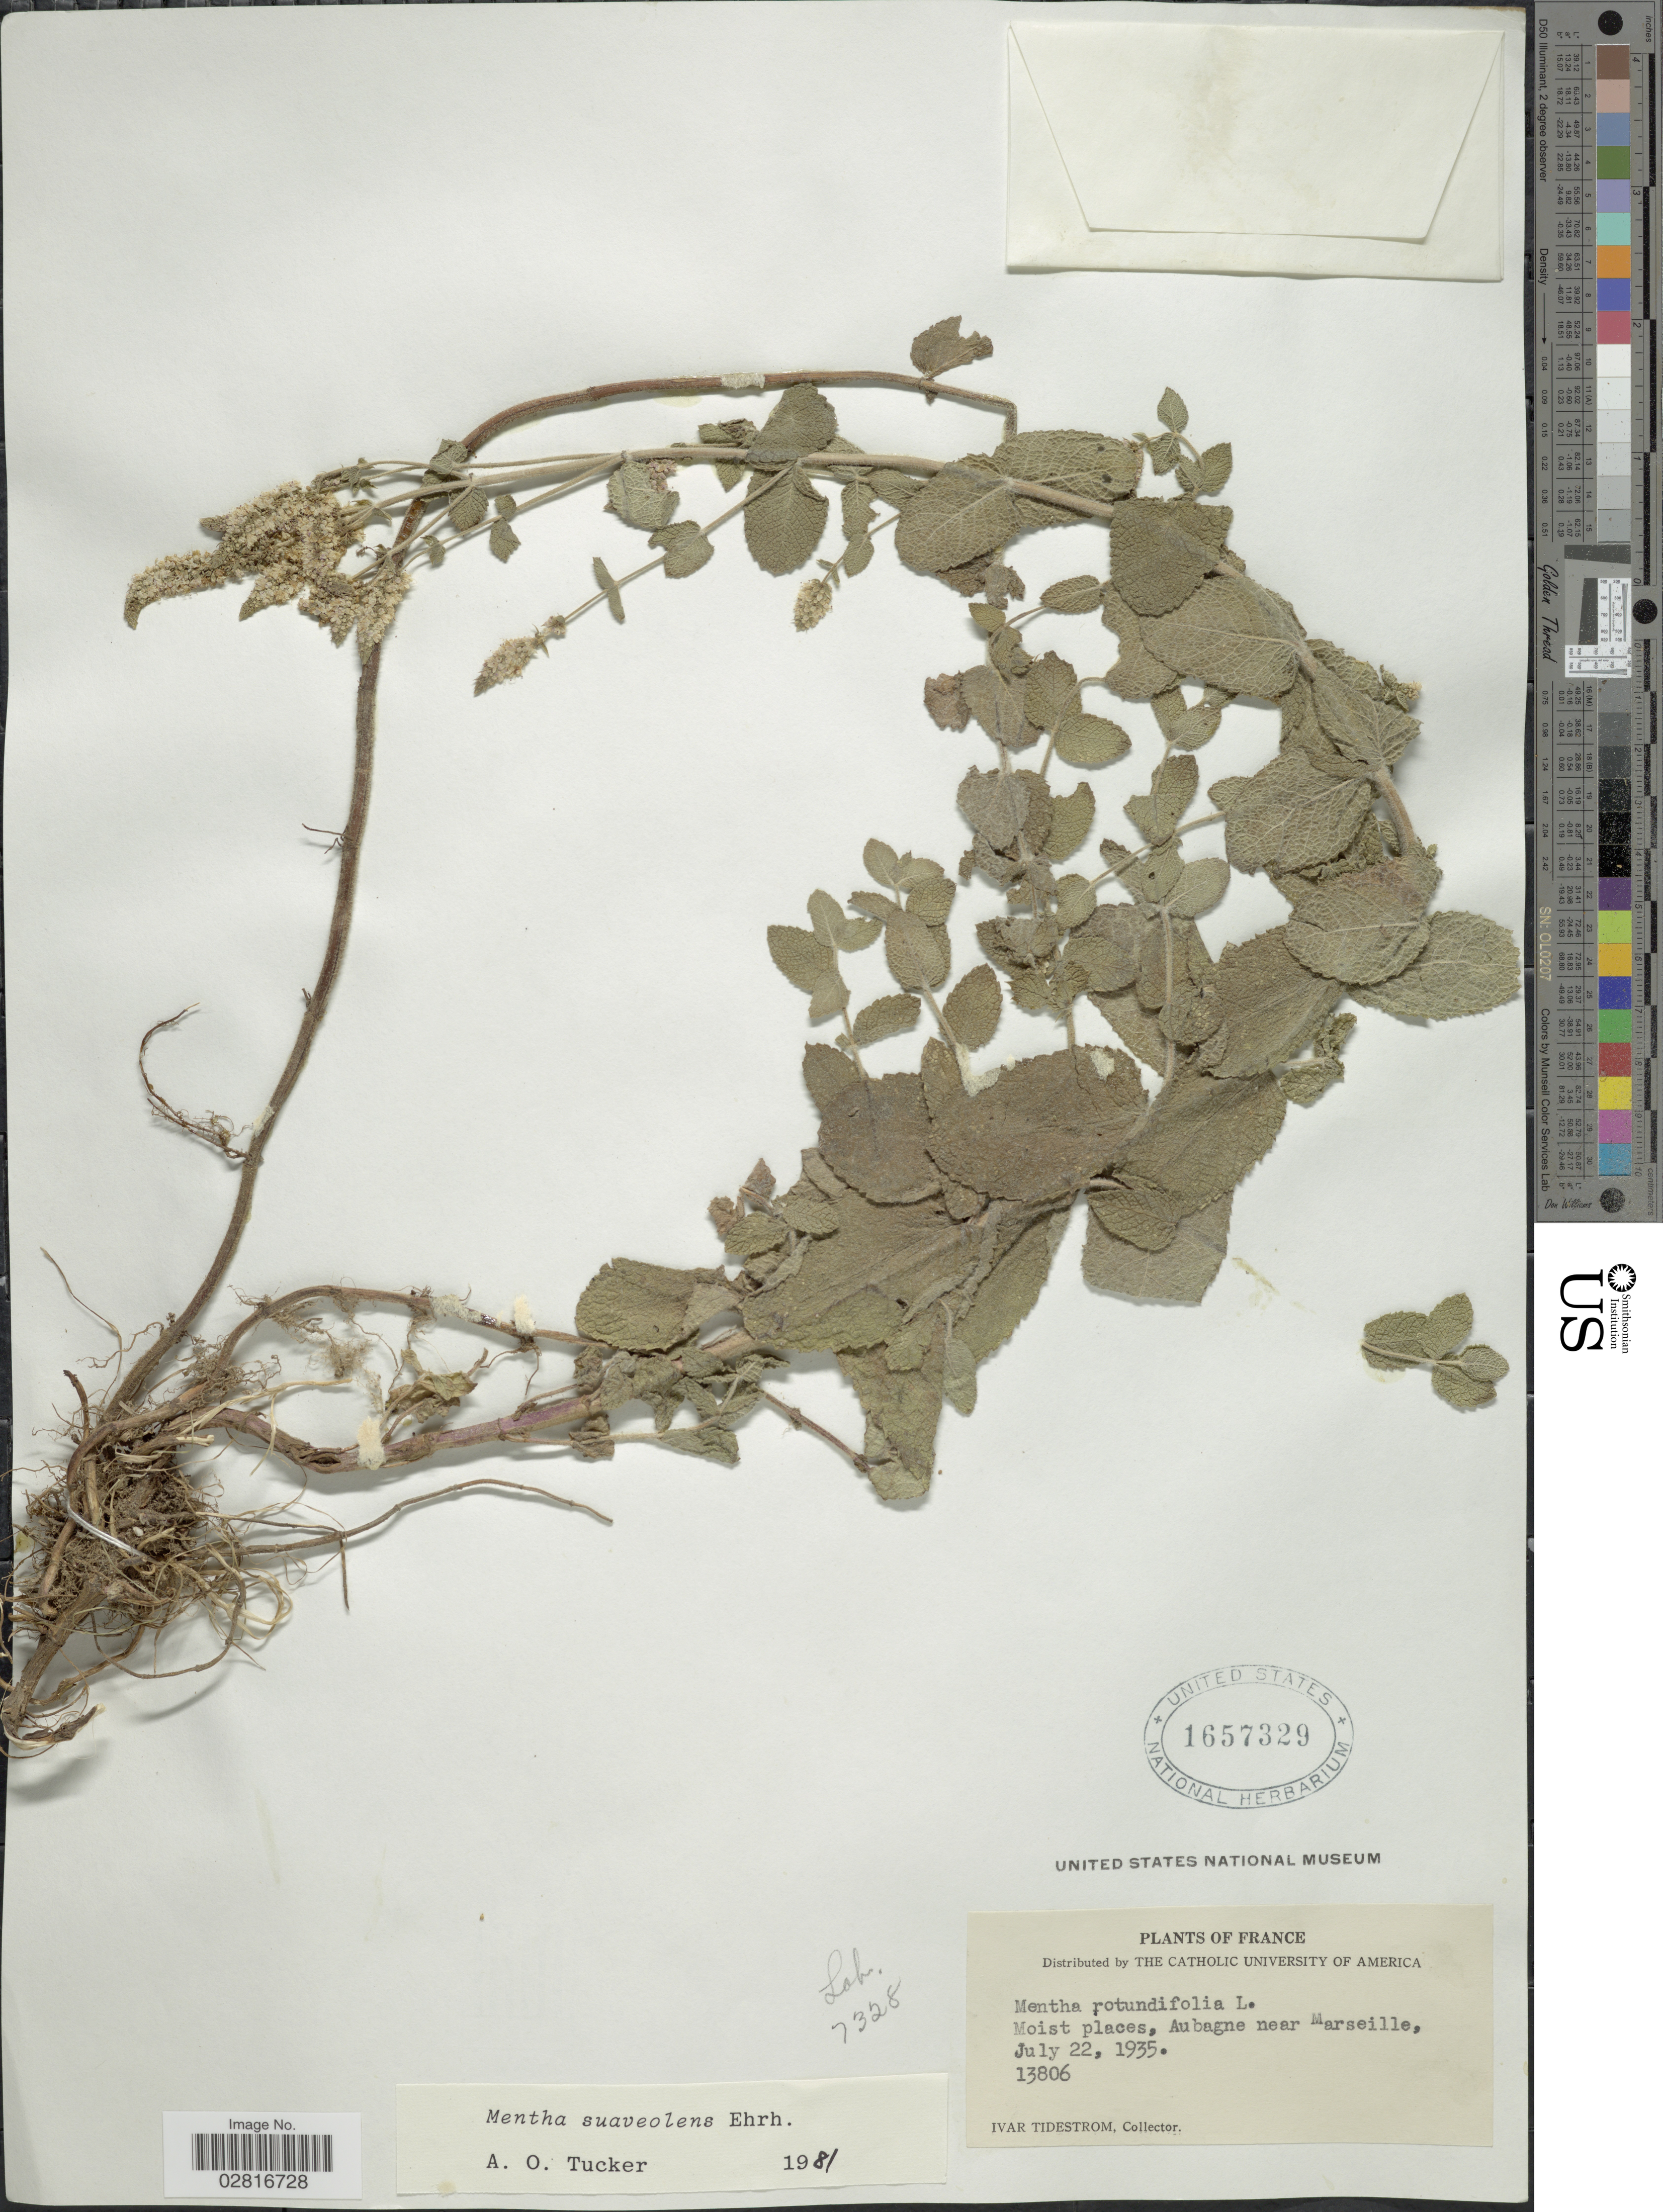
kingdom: Plantae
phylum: Tracheophyta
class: Magnoliopsida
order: Lamiales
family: Lamiaceae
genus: Mentha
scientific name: Mentha suaveolens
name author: Ehrh.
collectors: I. F. Tidestrom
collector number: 13806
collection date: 1935-07-22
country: France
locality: Moist places, Aubagne near Marseille.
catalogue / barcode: US 1657329